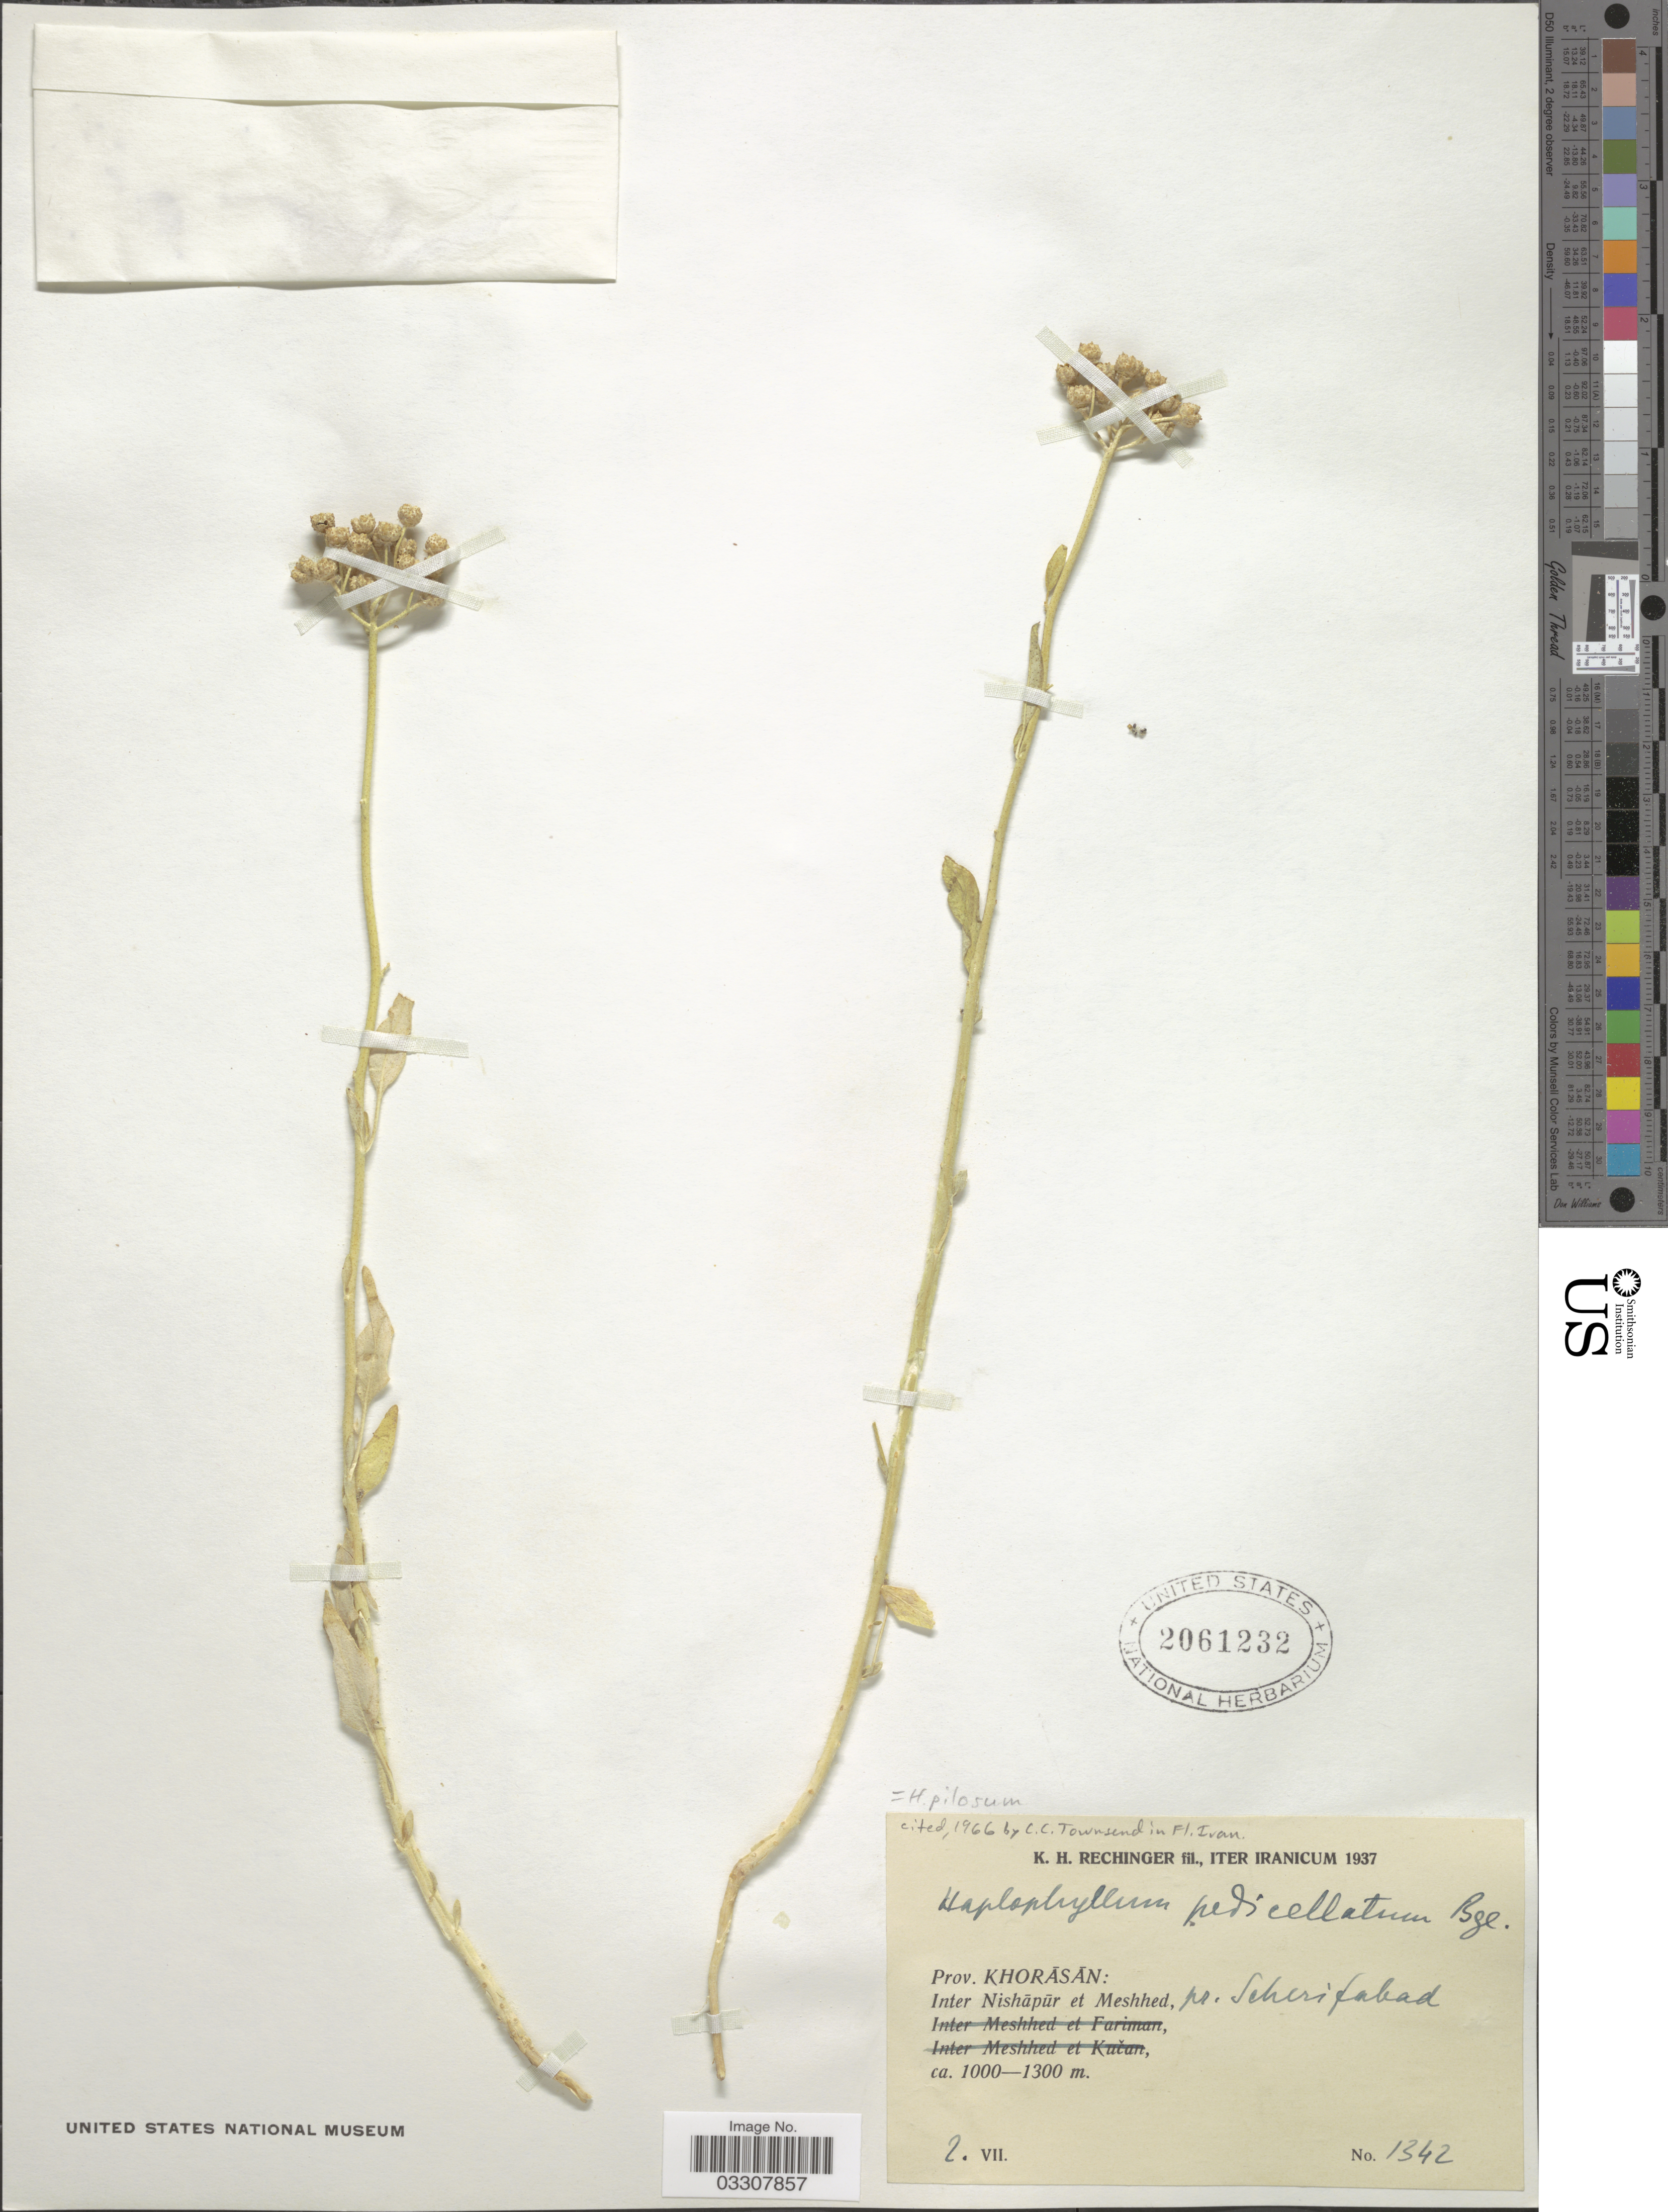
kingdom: Plantae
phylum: Tracheophyta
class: Magnoliopsida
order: Sapindales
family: Rutaceae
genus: Haplophyllum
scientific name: Haplophyllum pedicellatum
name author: Bunge ex Boiss.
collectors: K. H. Rechinger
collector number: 1342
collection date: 1937-07-02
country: Iran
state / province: Khorasan [obsolete]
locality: Iter Iranicum. Prov. Khorāsān: Inter Nishāpūr et Meshhed, pr. Scherifabad.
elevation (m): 1000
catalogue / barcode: US 2061232